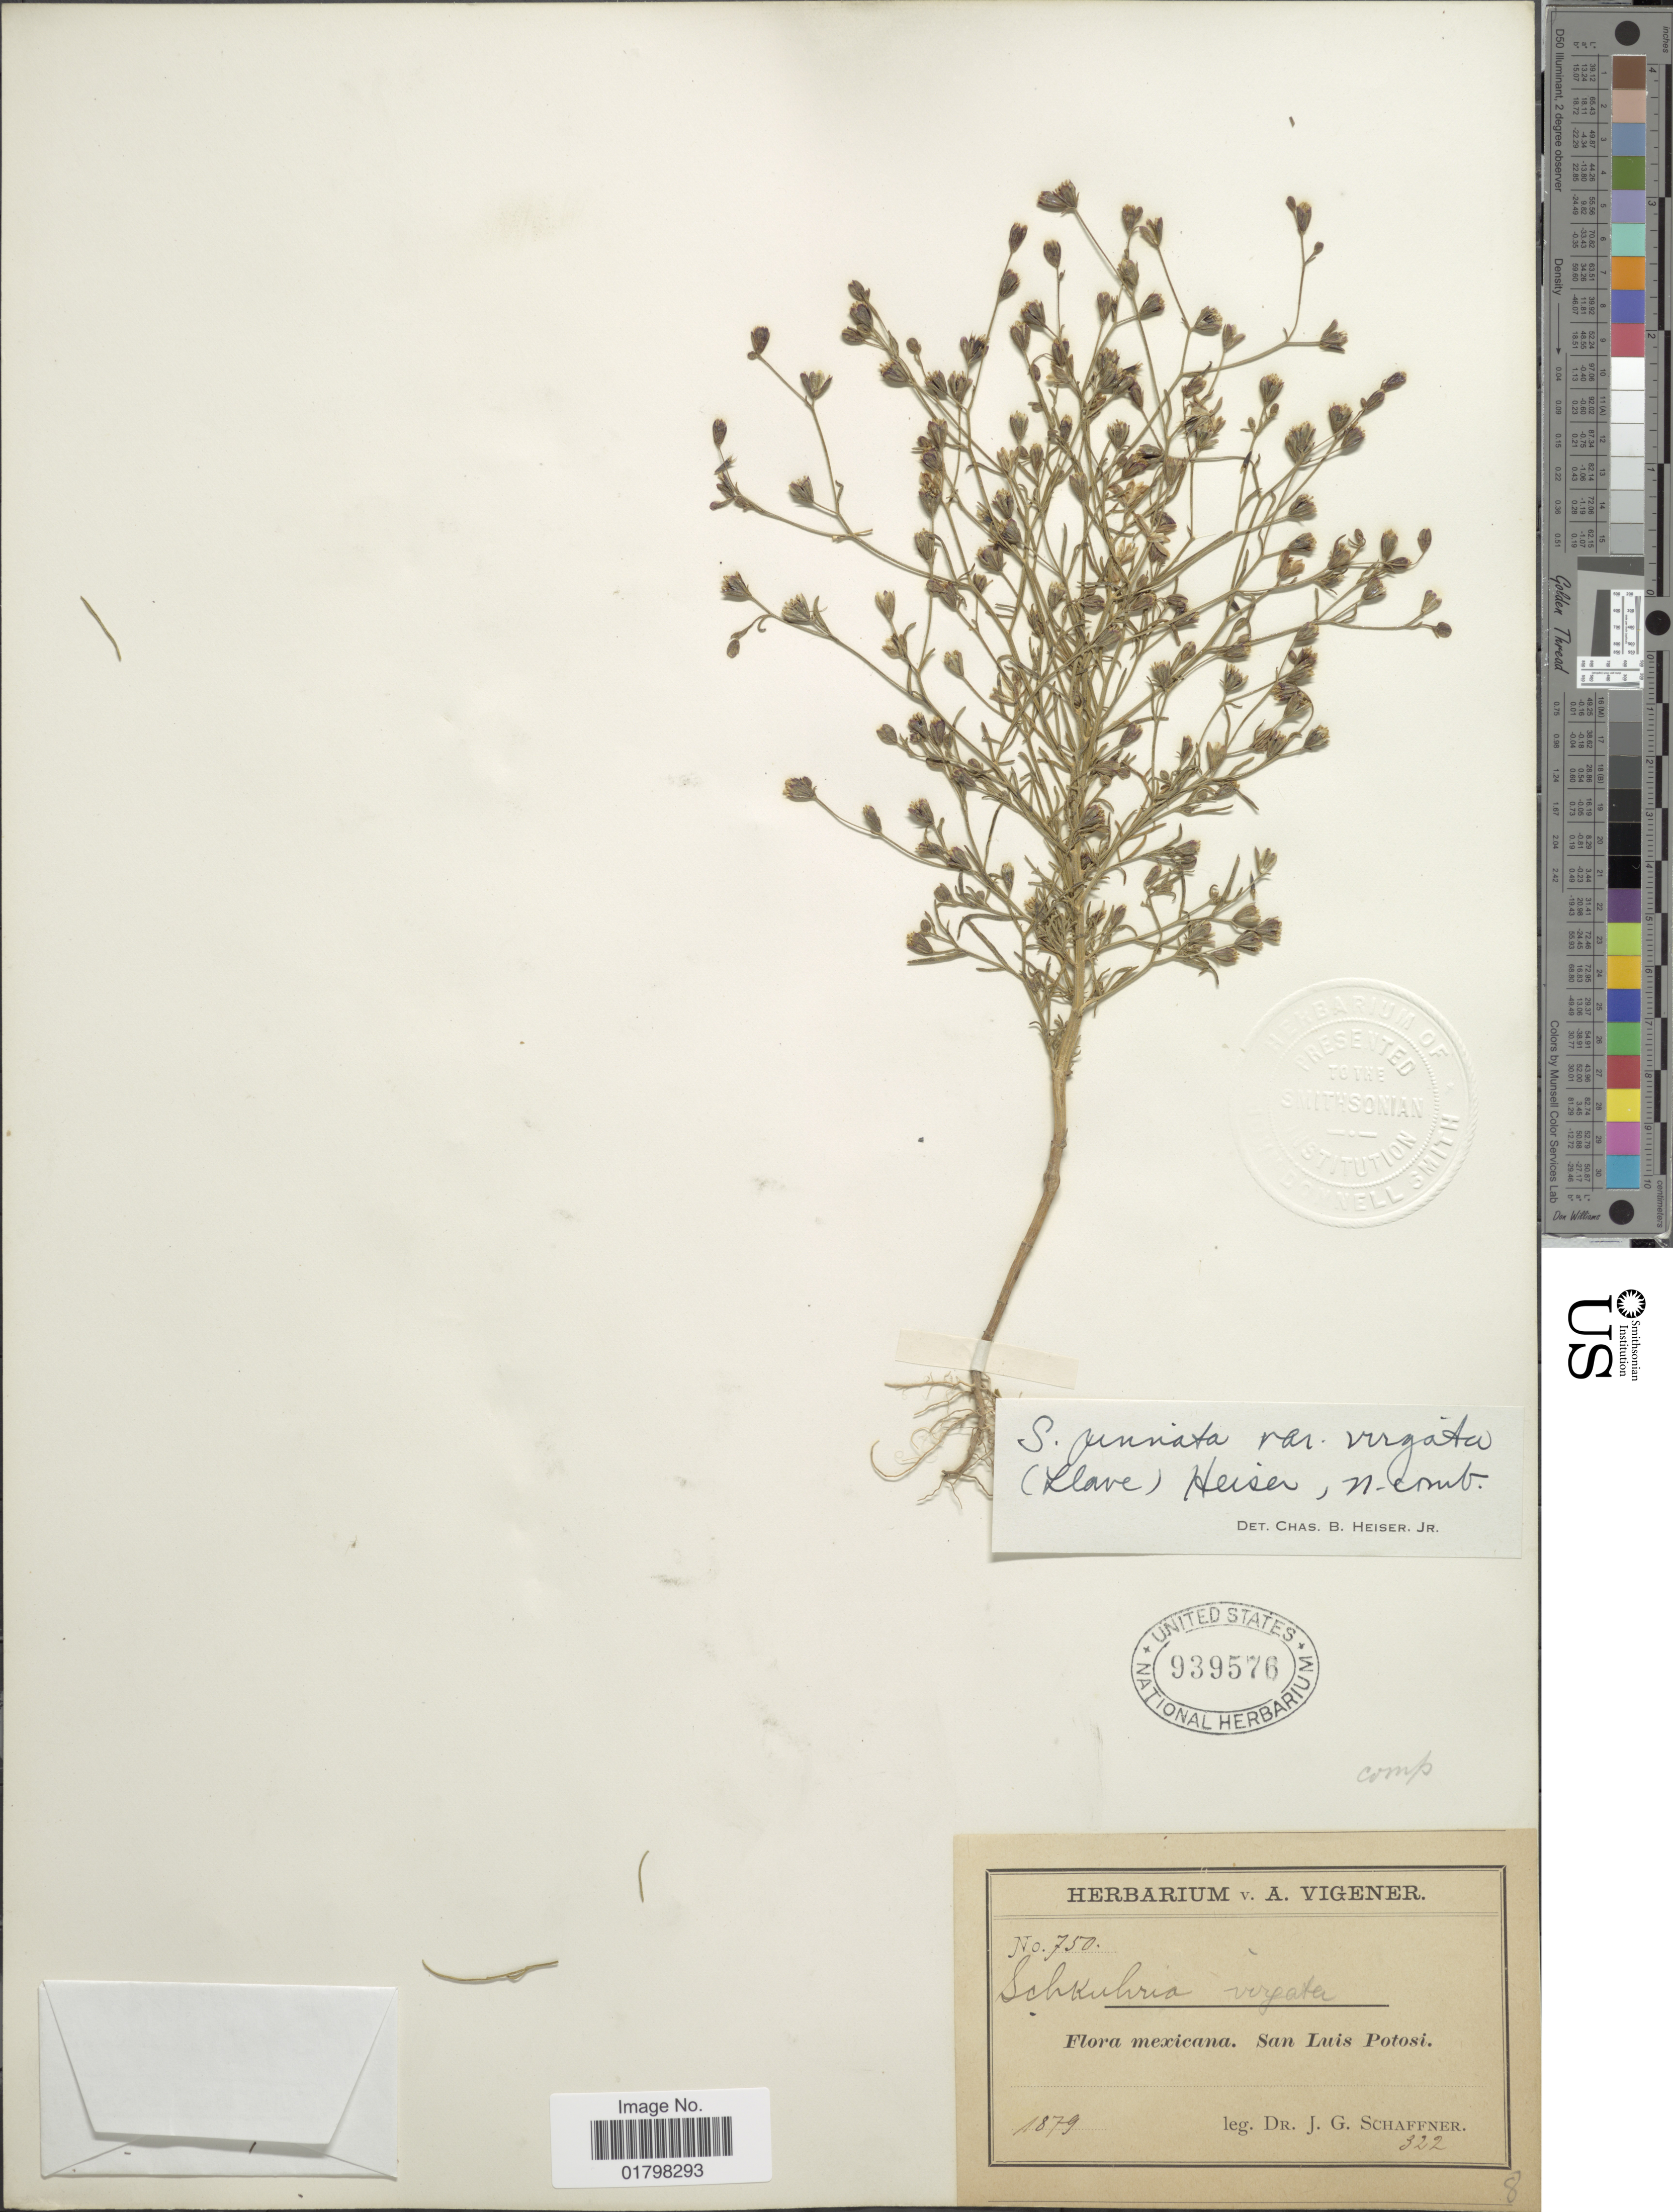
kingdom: Plantae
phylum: Tracheophyta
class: Magnoliopsida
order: Asterales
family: Asteraceae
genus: Schkuhria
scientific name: Schkuhria pinnata var. virgata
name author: (La Llave ex La Llave) Heiser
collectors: J. G. Schaffner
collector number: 750/322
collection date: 1879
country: Mexico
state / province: San Luis Potosí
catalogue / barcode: US 939576